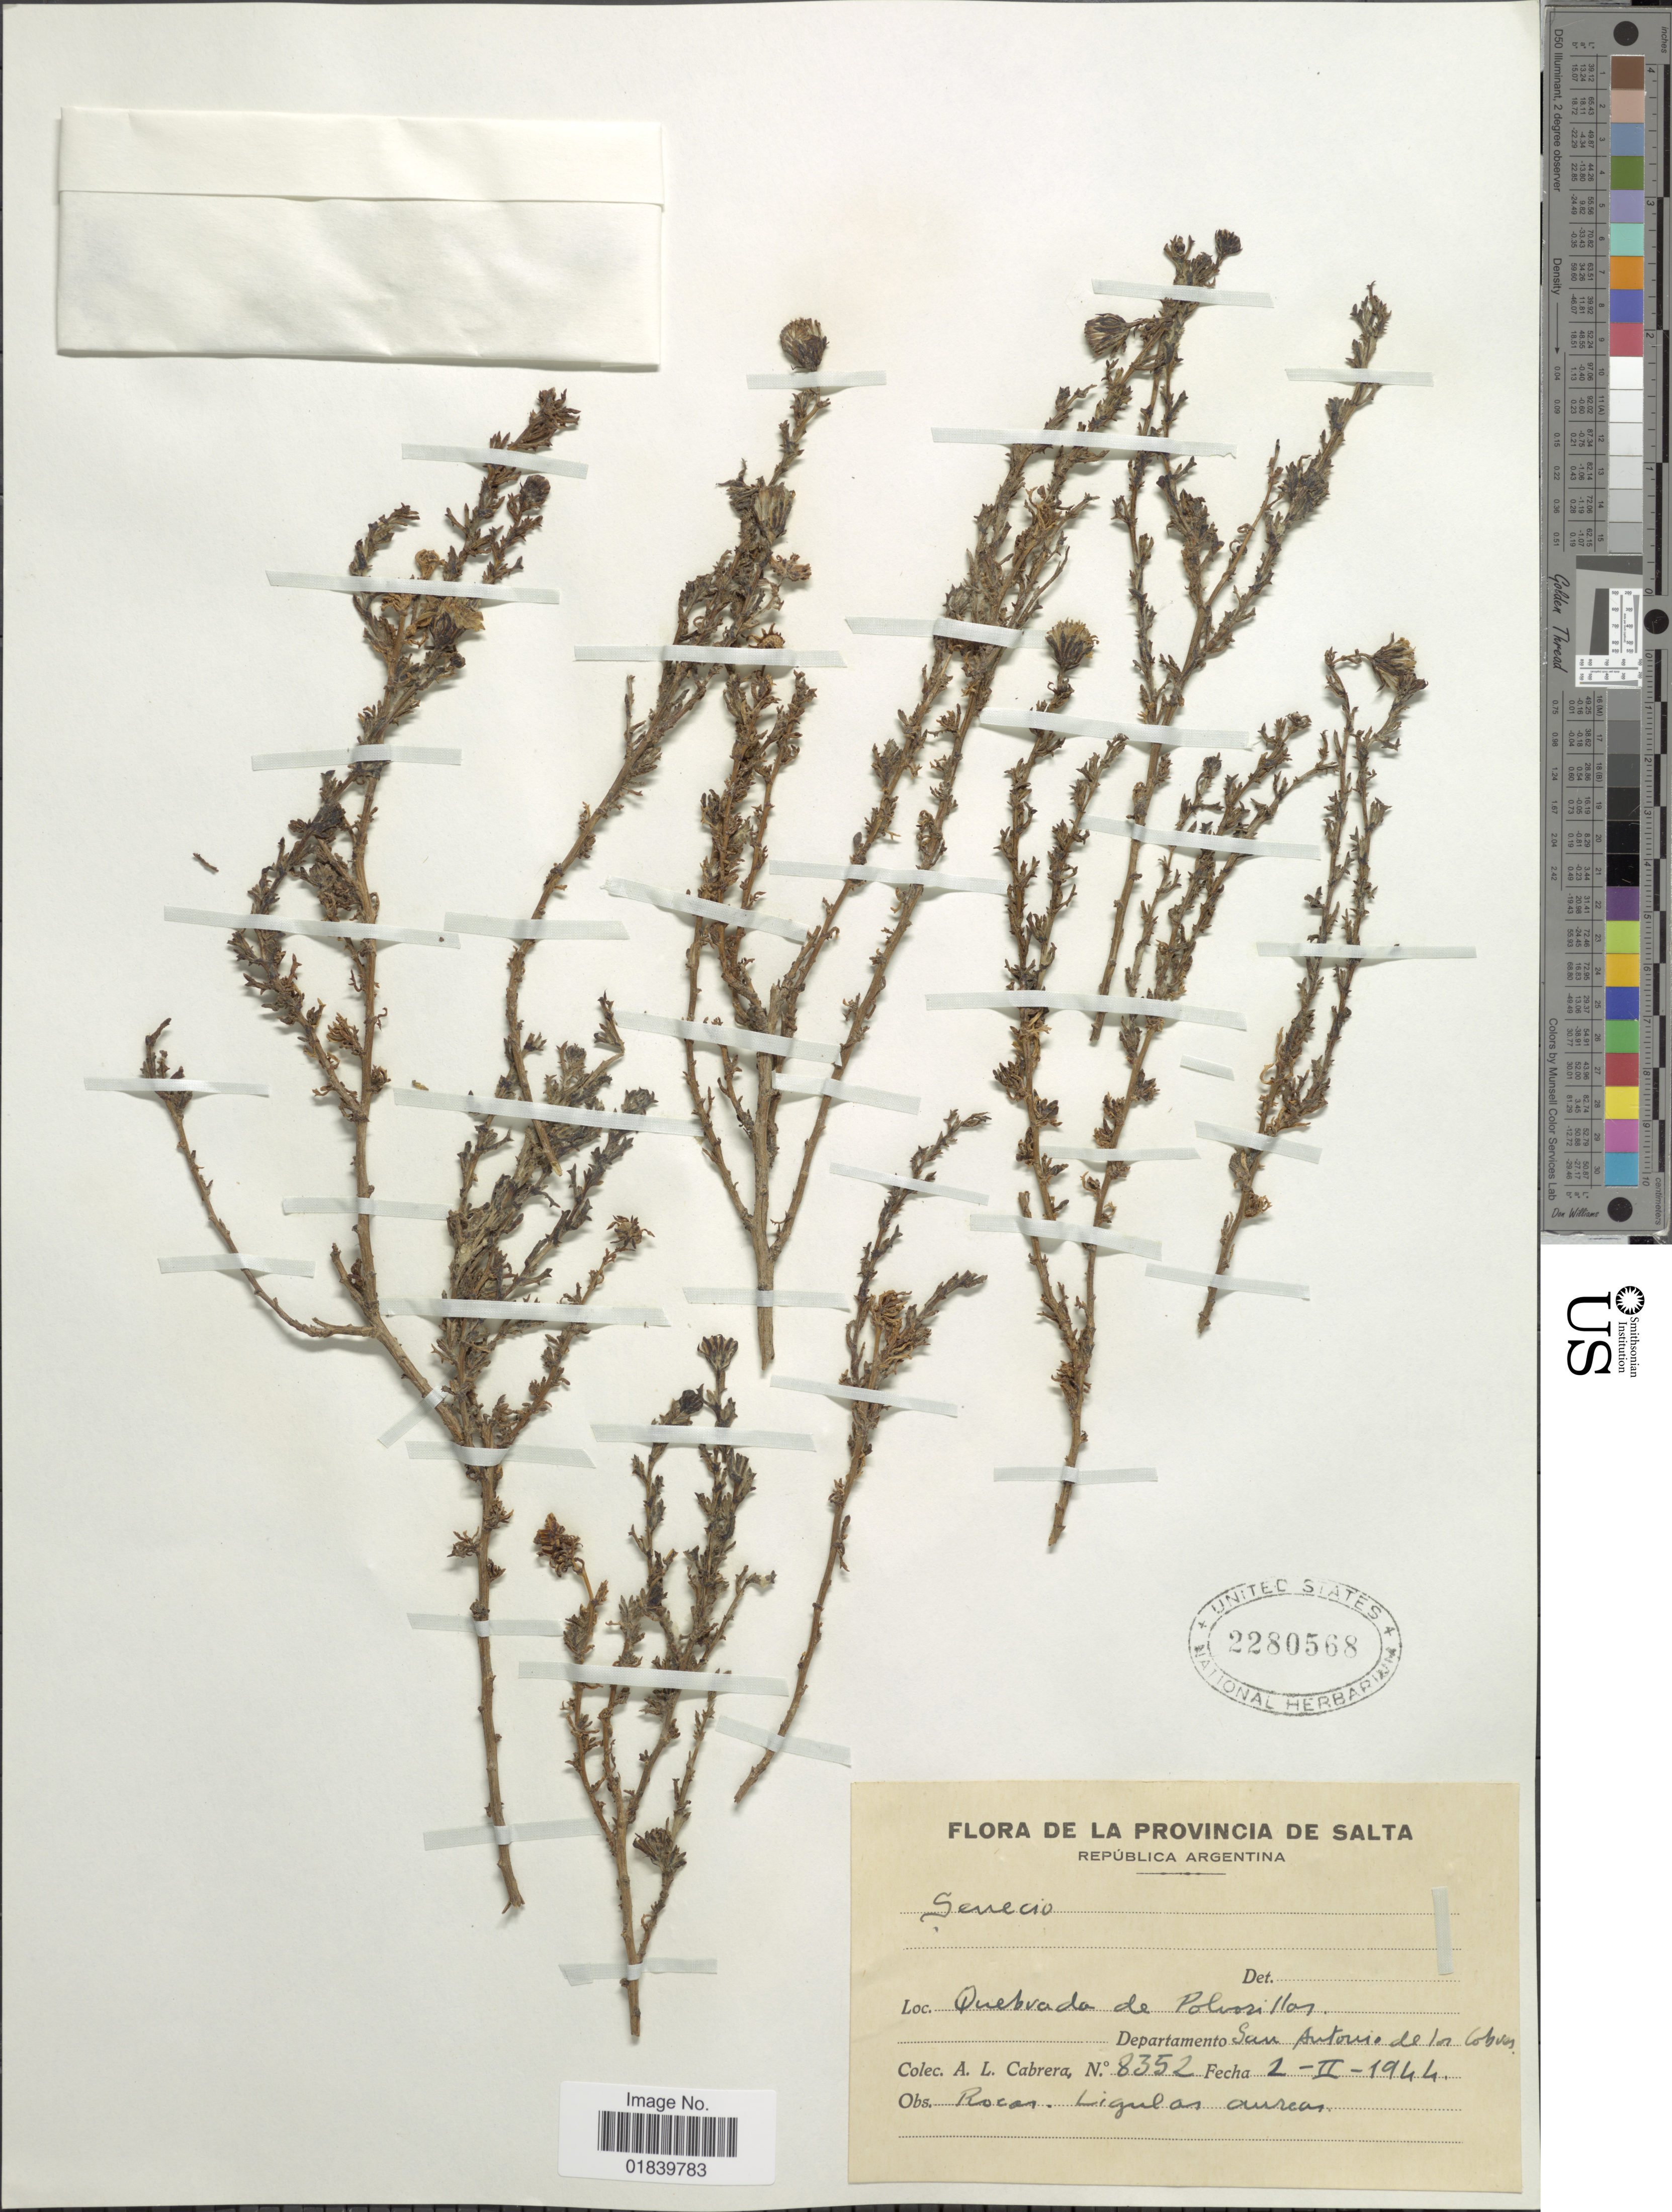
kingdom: Plantae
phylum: Tracheophyta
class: Magnoliopsida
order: Asterales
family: Asteraceae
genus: Senecio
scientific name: Senecio sp.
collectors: A. L. Cabrera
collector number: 8352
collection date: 1944-02-02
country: Argentina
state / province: Salta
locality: Provincia de Salta. Quebrada de Polvorillos.Departamento San Antonio de los Cobres.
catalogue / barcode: US 2280568